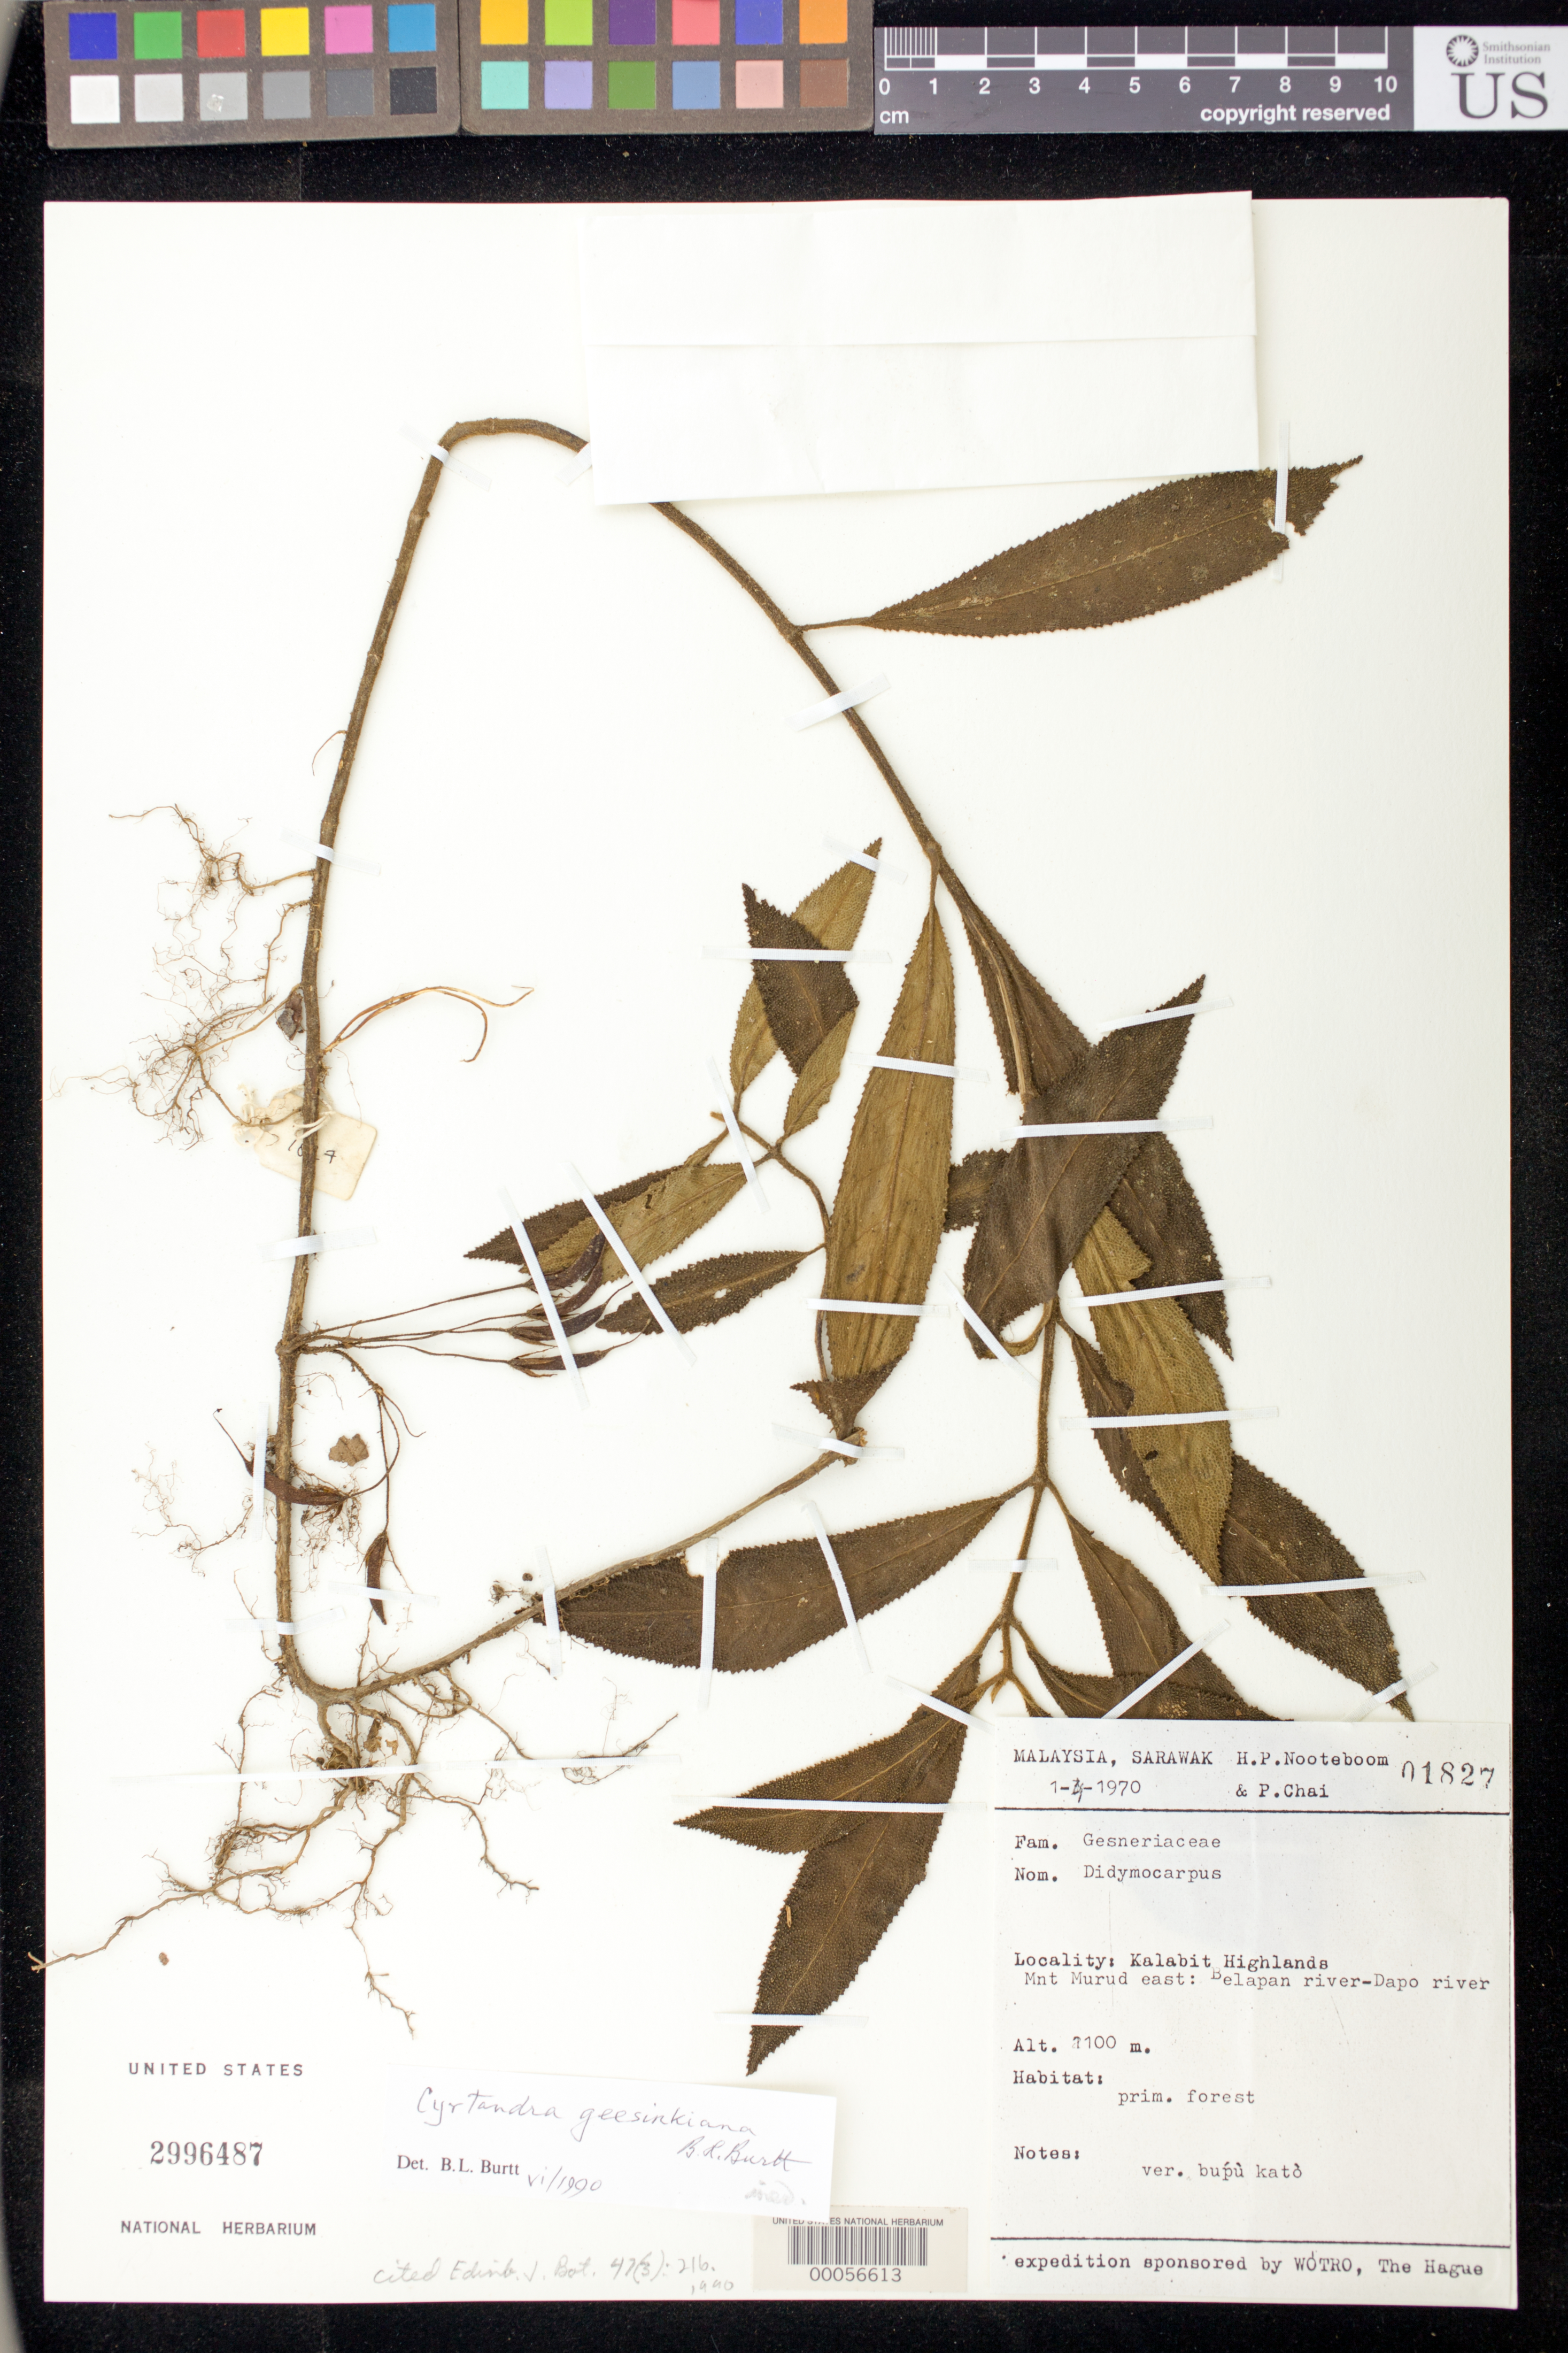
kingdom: Plantae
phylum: Tracheophyta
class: Magnoliopsida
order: Lamiales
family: Gesneriaceae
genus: Cyrtandra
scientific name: Cyrtandra geesinkiana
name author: B.L. Burtt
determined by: Burtt, B. L.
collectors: H. P. Nooteboom & P. Chai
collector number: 1827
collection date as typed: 01 Apr 1970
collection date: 1970-04-01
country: Malaysia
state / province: Sarawak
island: Borneo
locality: Kalabit highlands, mnt murud east, belapan river-dapo river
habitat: Primary forest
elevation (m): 1100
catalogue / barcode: US 2996487